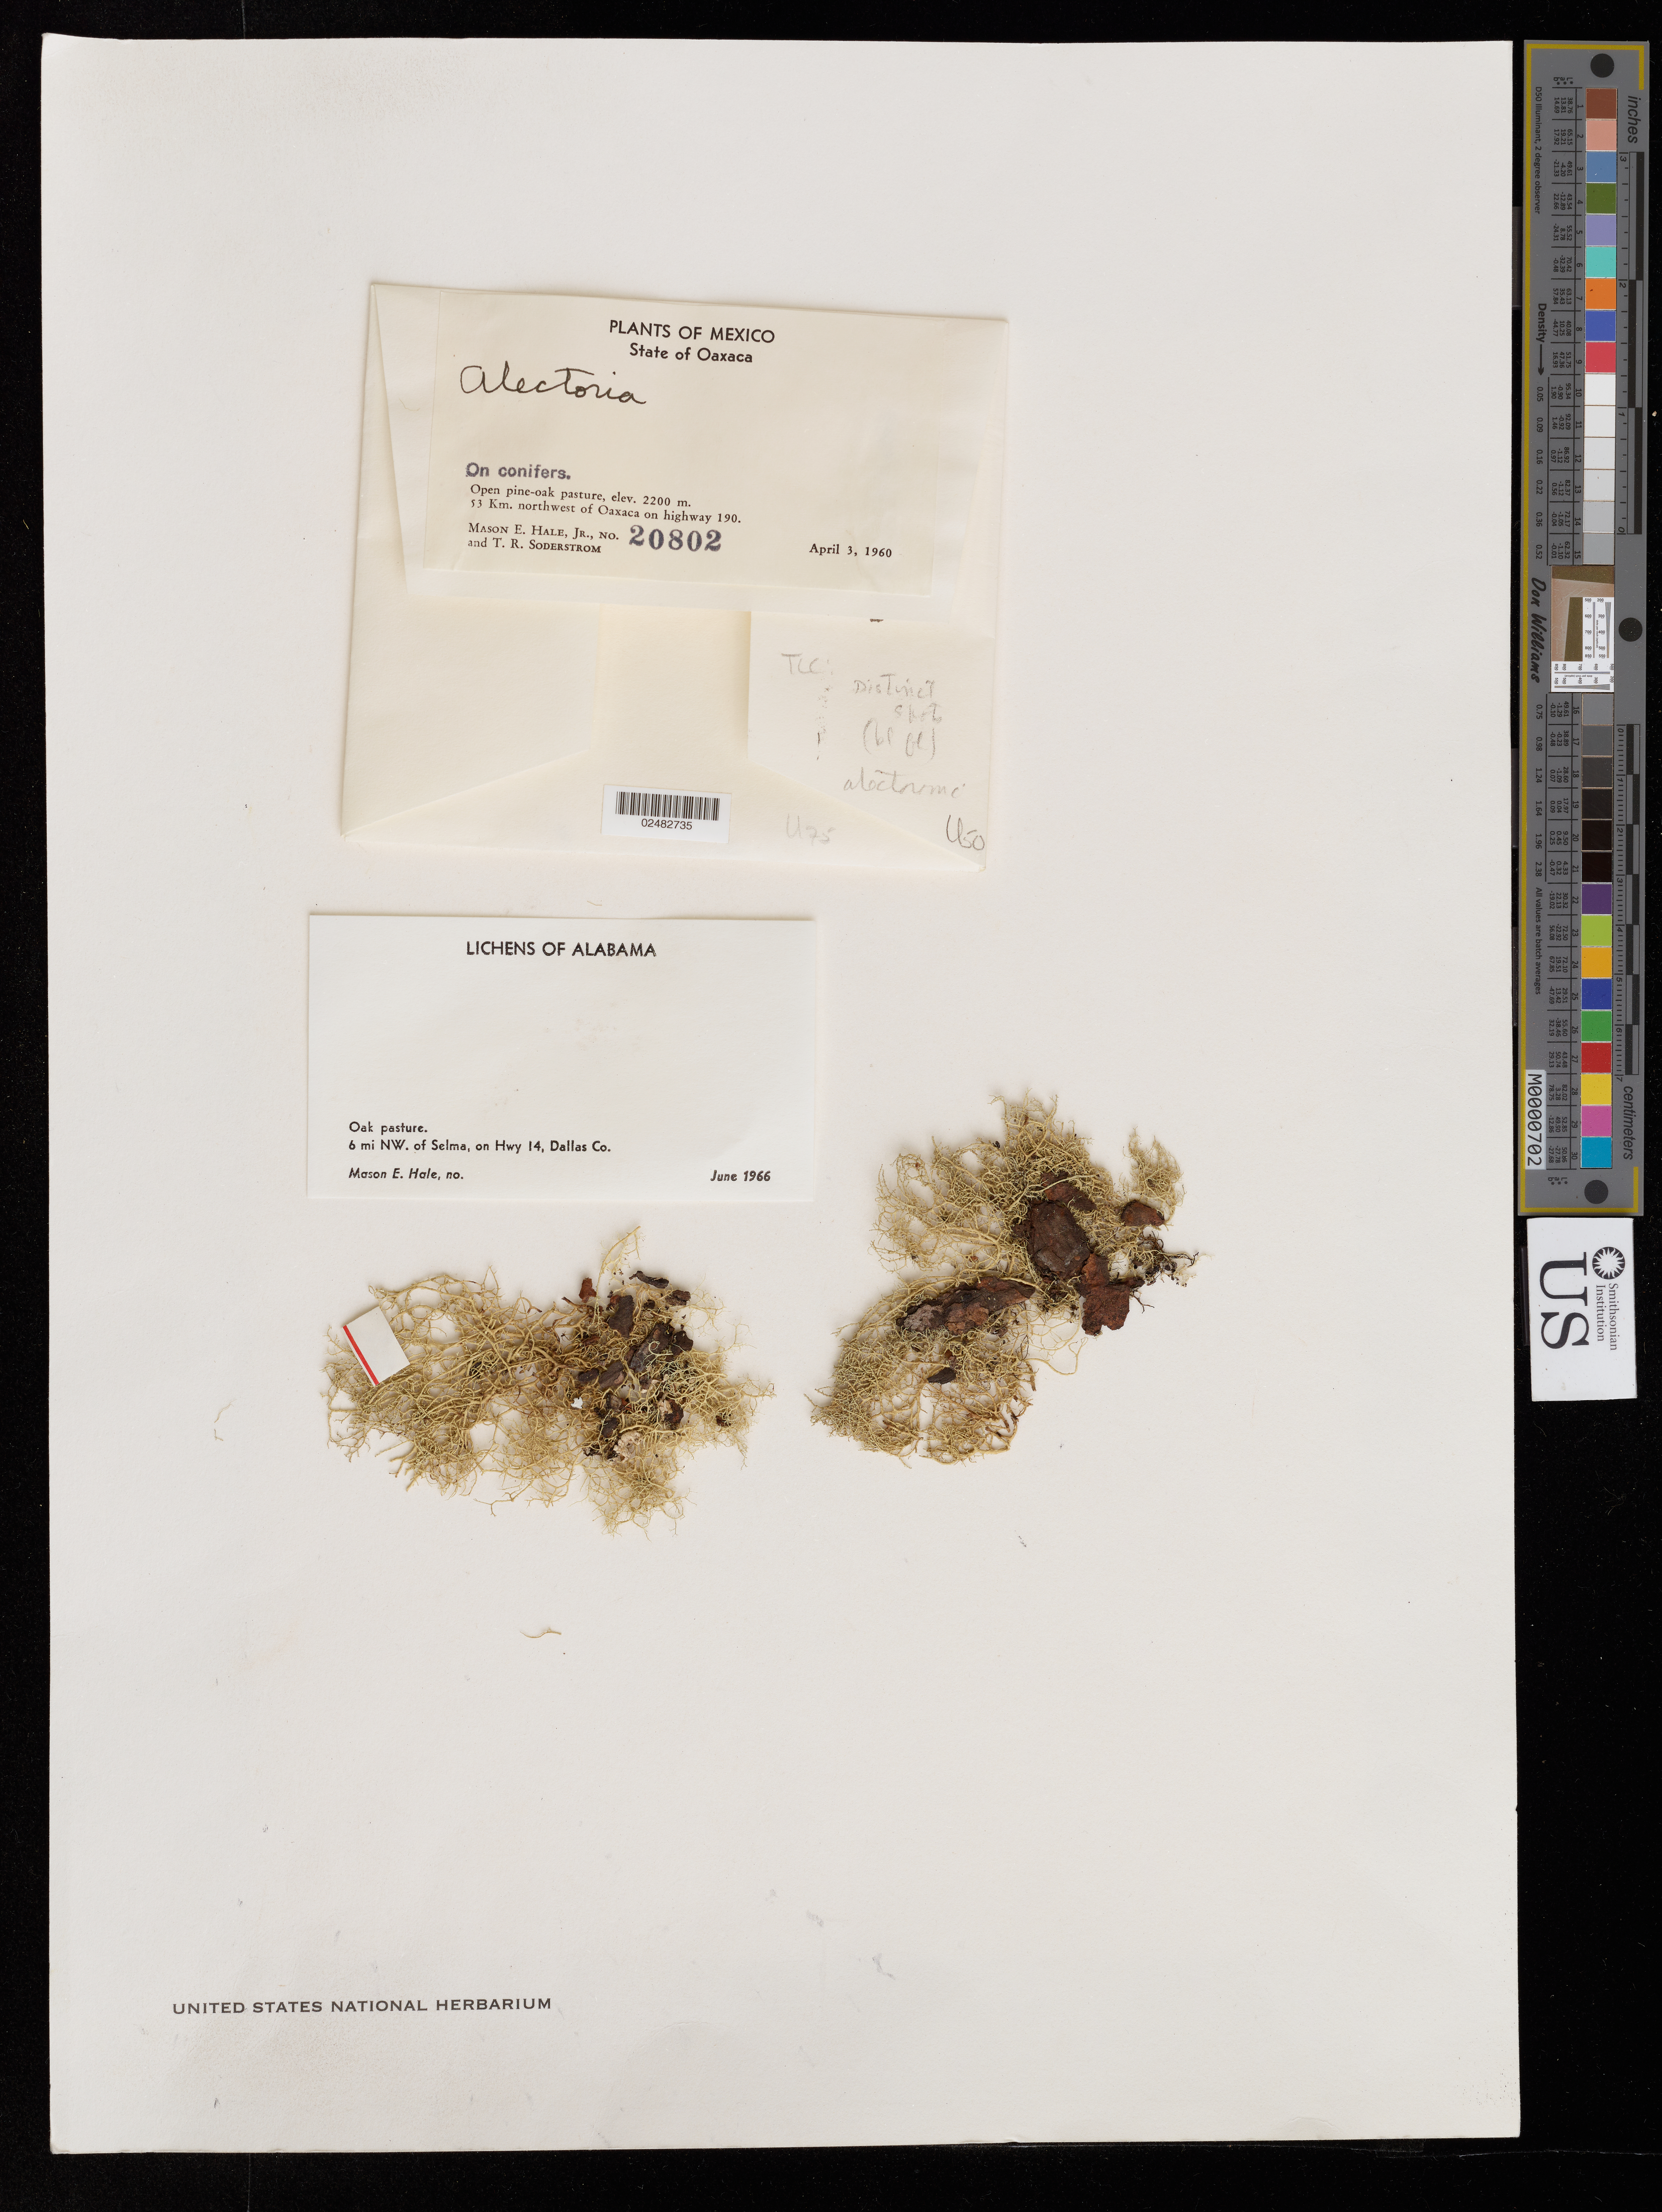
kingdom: Fungi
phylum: Ascomycota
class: Lecanoromycetes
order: Lecanorales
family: Parmeliaceae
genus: Alectoria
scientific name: Alectoria sp.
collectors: M. Hale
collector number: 20802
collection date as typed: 03 Apr 1960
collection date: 1960-04-03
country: Mexico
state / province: Oaxaca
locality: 53 km NW of Oaxaca on hwy 190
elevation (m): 2200